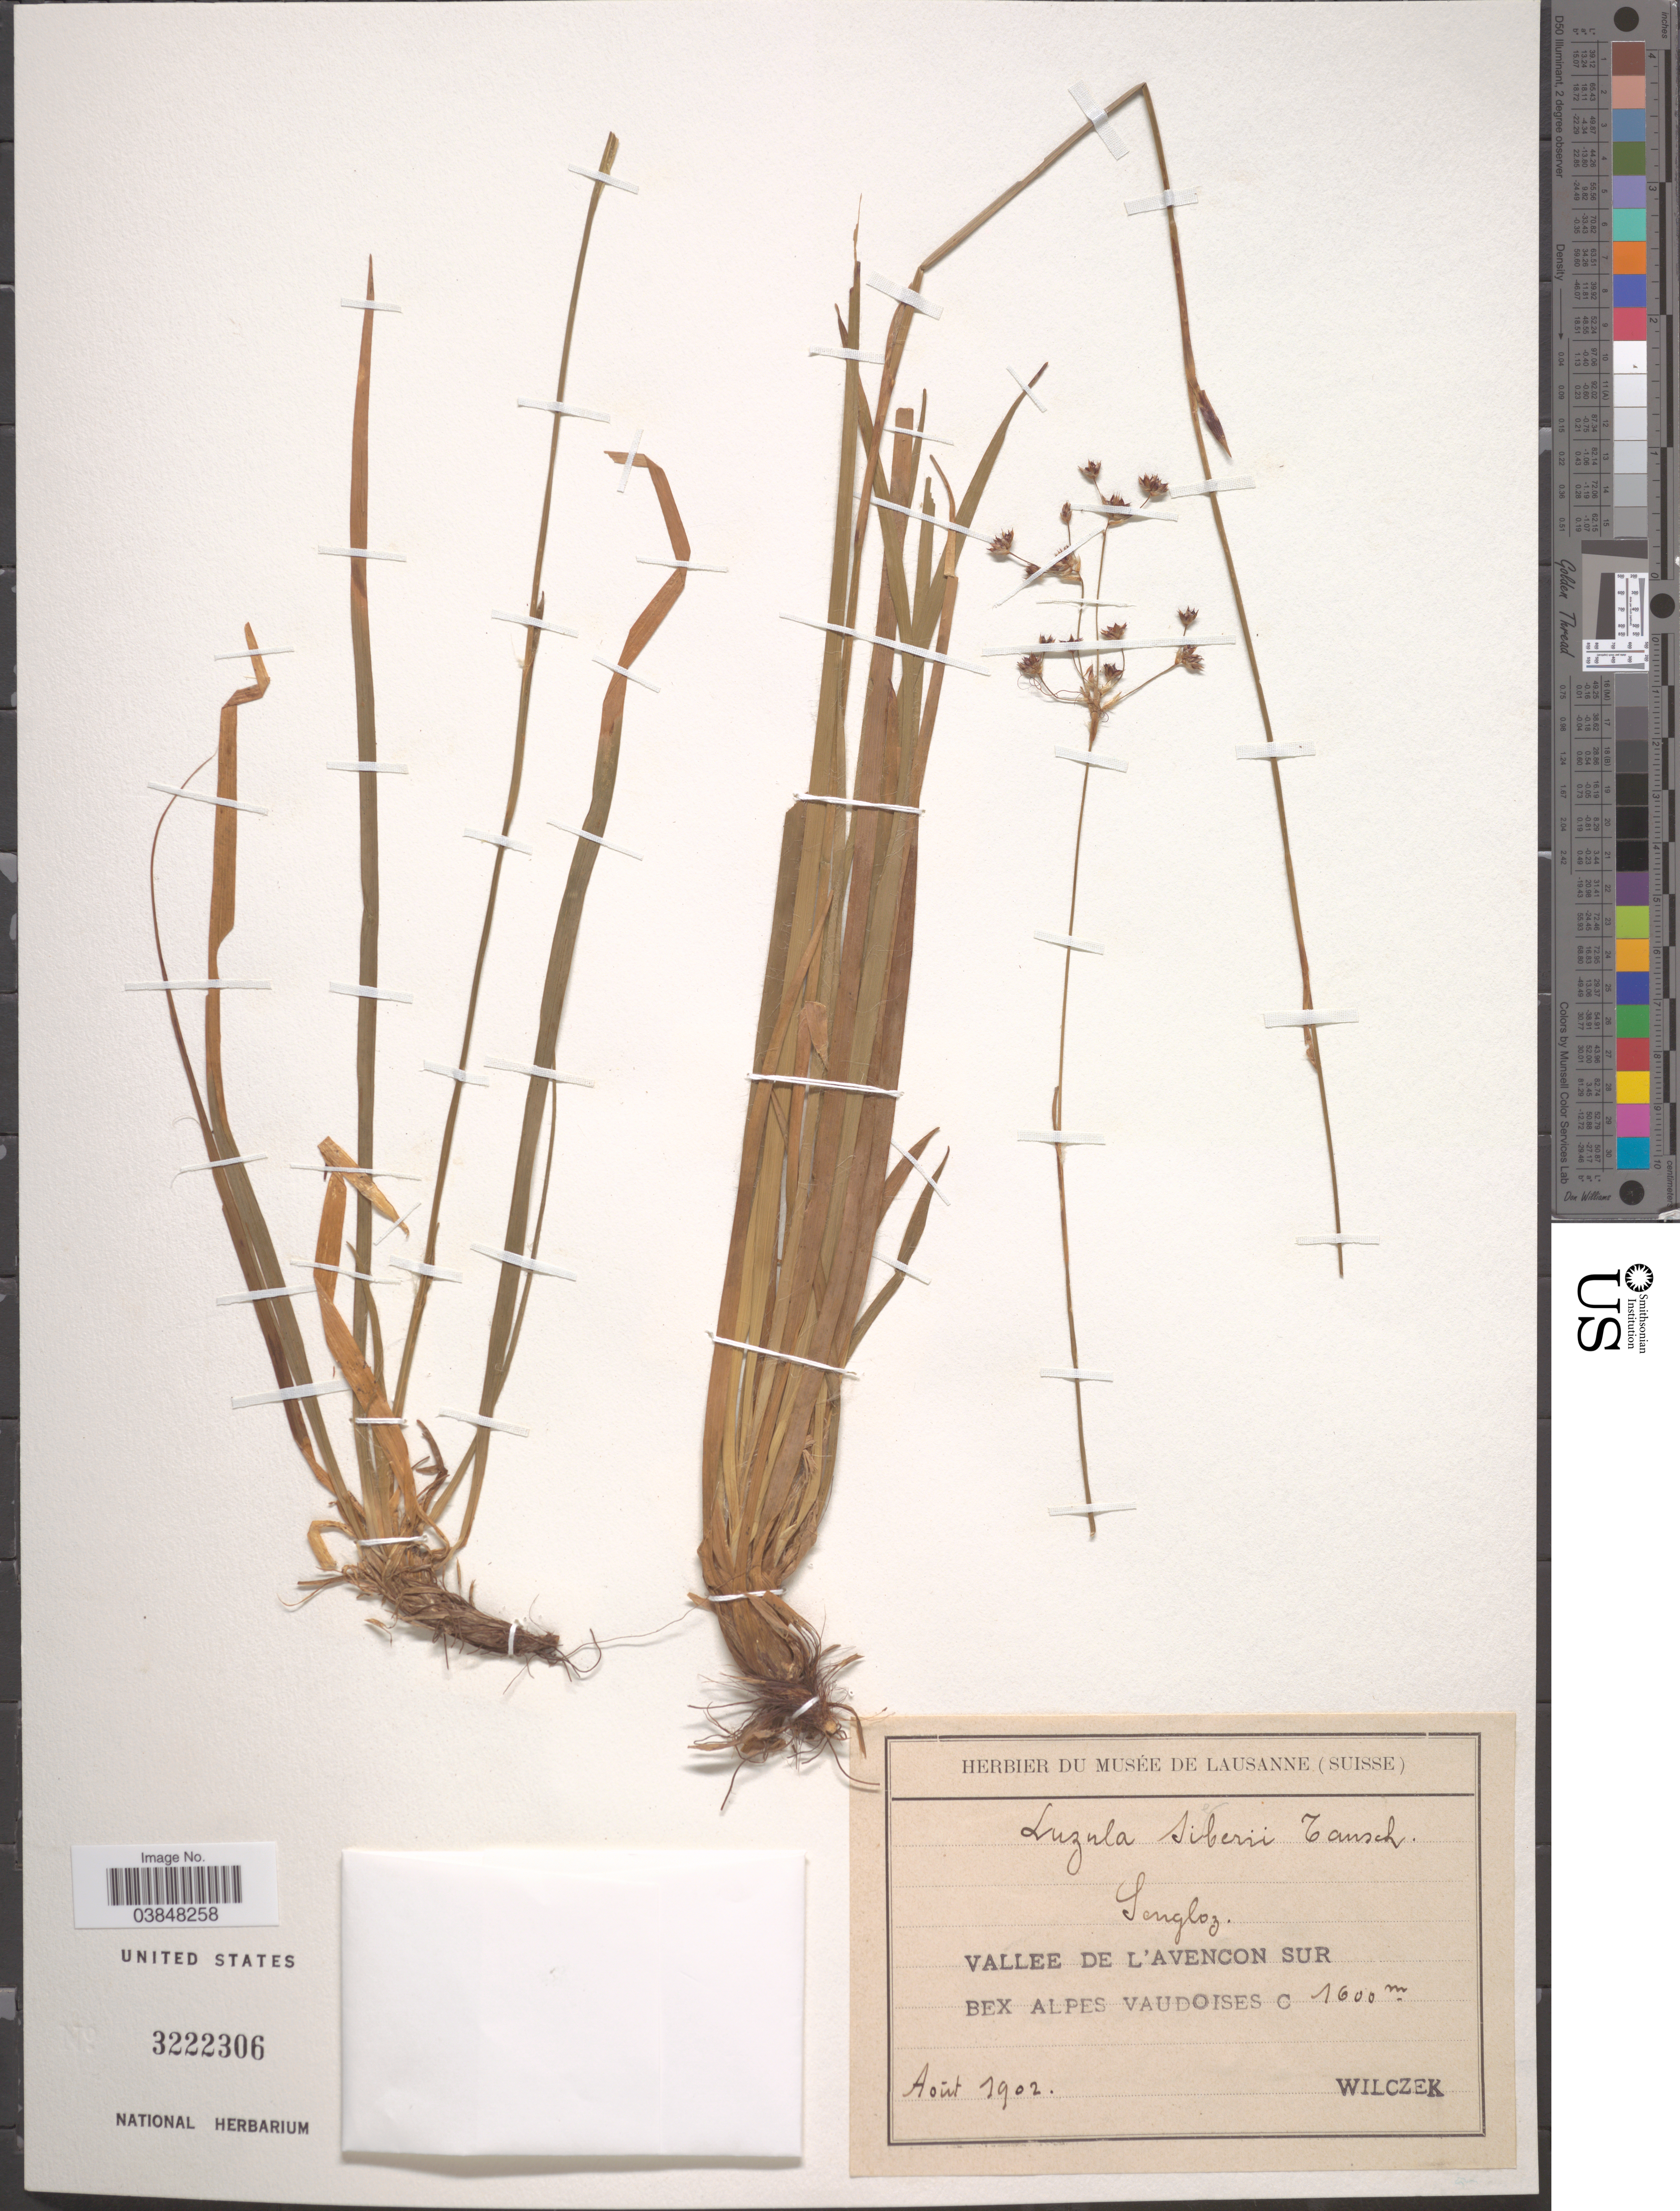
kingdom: Plantae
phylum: Tracheophyta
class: Liliopsida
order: Poales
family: Juncaceae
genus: Luzula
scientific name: Luzula sieberi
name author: Tausch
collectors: Wilczek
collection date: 1902-08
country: Switzerland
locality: Vallee de L'Avencon sur Bex Alpes Vaudoises.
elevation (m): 1600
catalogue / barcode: US 3222306